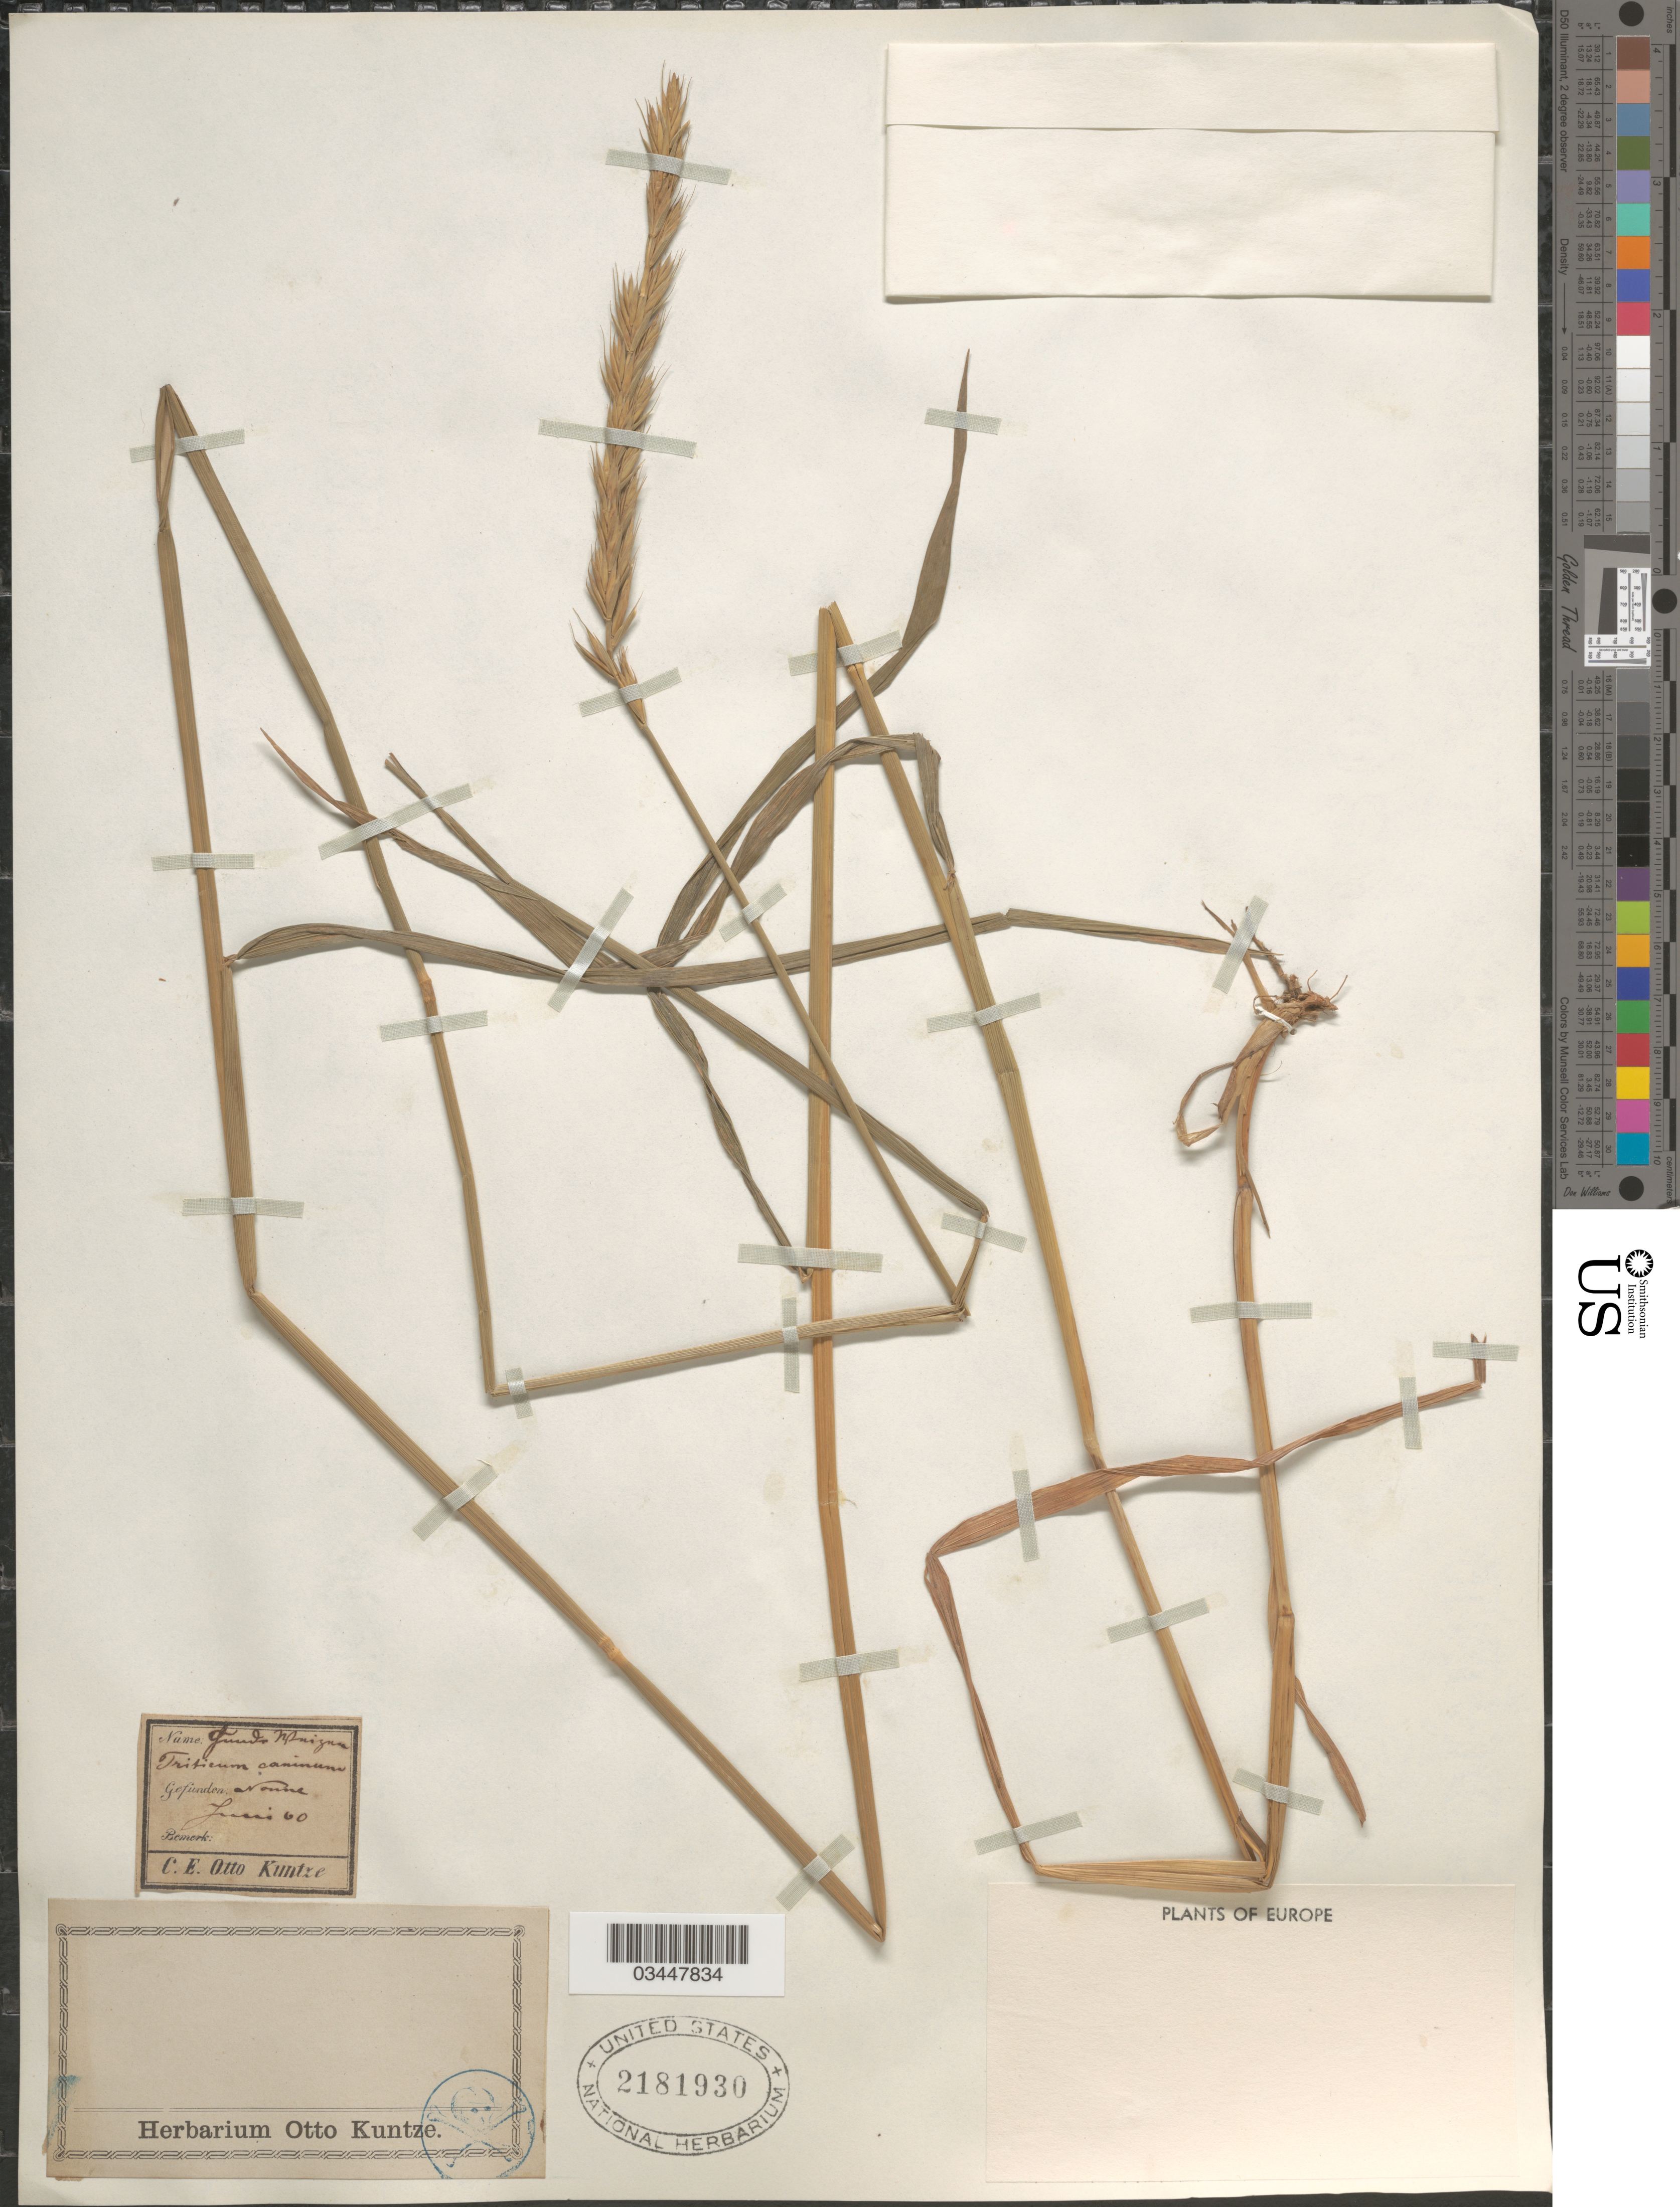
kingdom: Plantae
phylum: Tracheophyta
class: Liliopsida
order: Poales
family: Poaceae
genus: Triticum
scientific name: Triticum sp.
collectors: C.E.O. Kuntze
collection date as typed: Transcribed d/m/y: /6/60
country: Germany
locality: Nonne.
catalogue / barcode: US 2181930